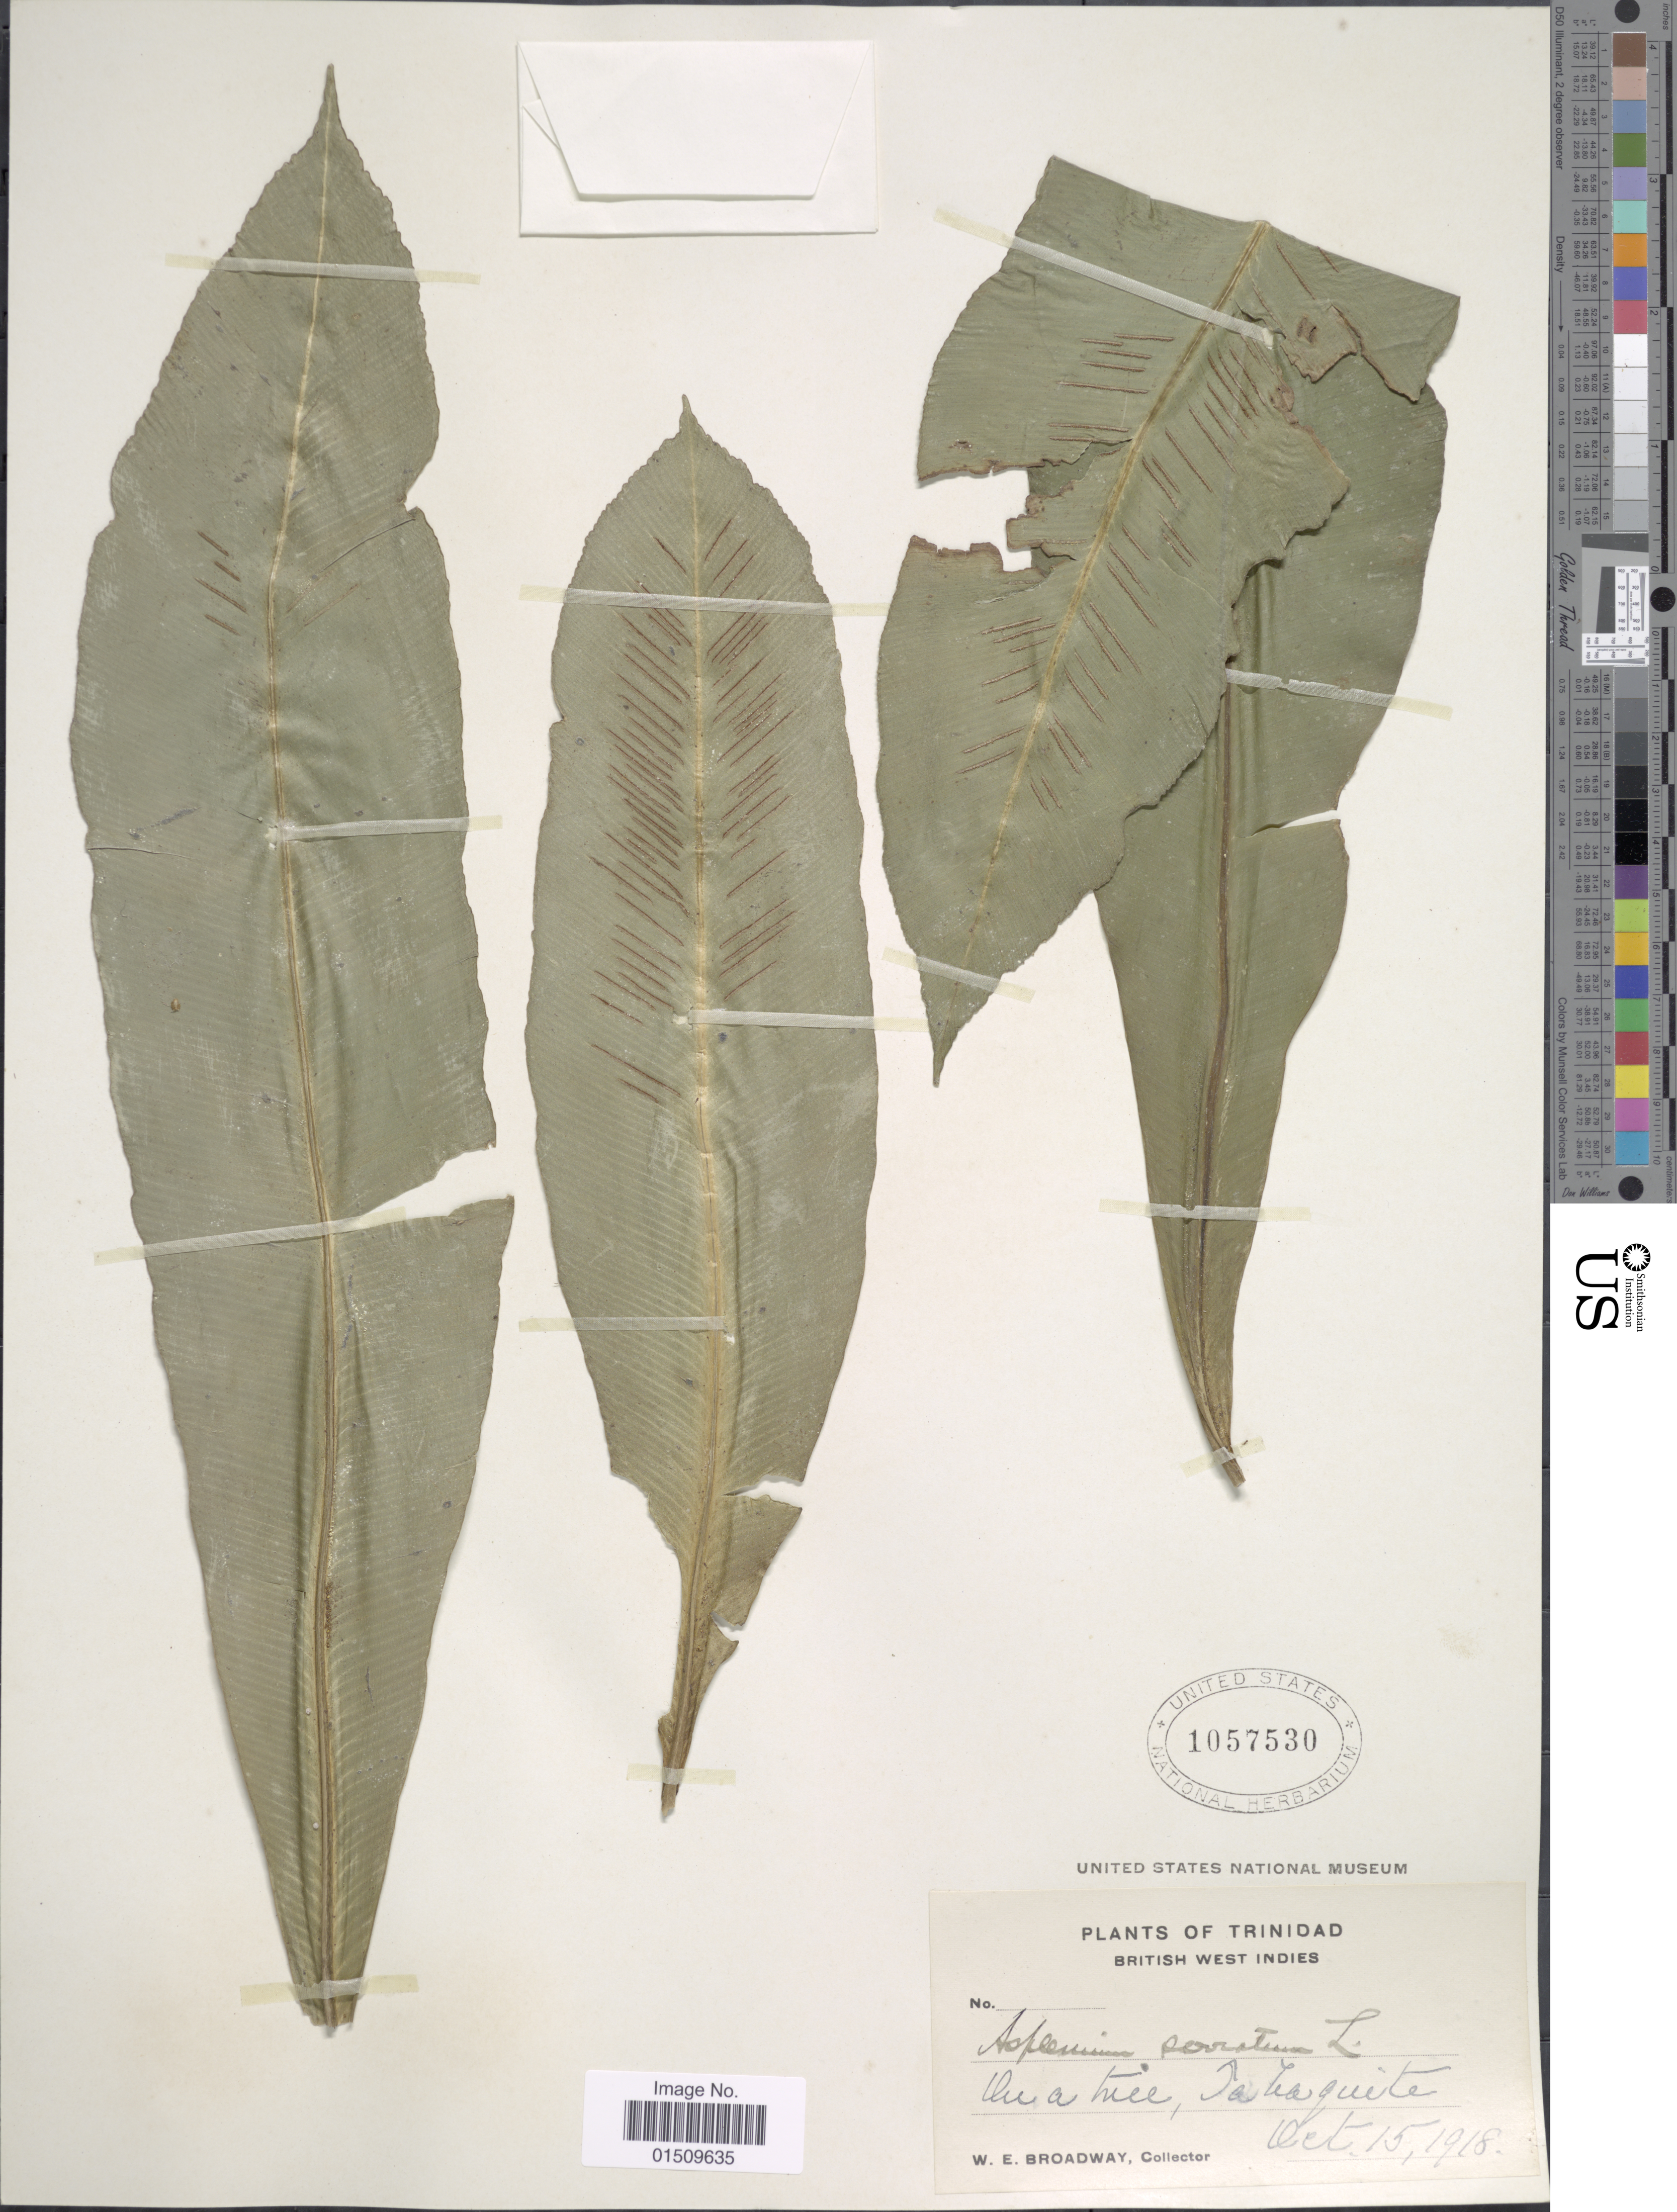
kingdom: Plantae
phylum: Tracheophyta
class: Polypodiopsida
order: Polypodiales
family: Aspleniaceae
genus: Asplenium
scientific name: Asplenium serratum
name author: L.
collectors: W. E. Broadway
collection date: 1918-10-15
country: Trinidad and Tobago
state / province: Trinidad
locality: Tabaquite.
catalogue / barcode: US 1057530